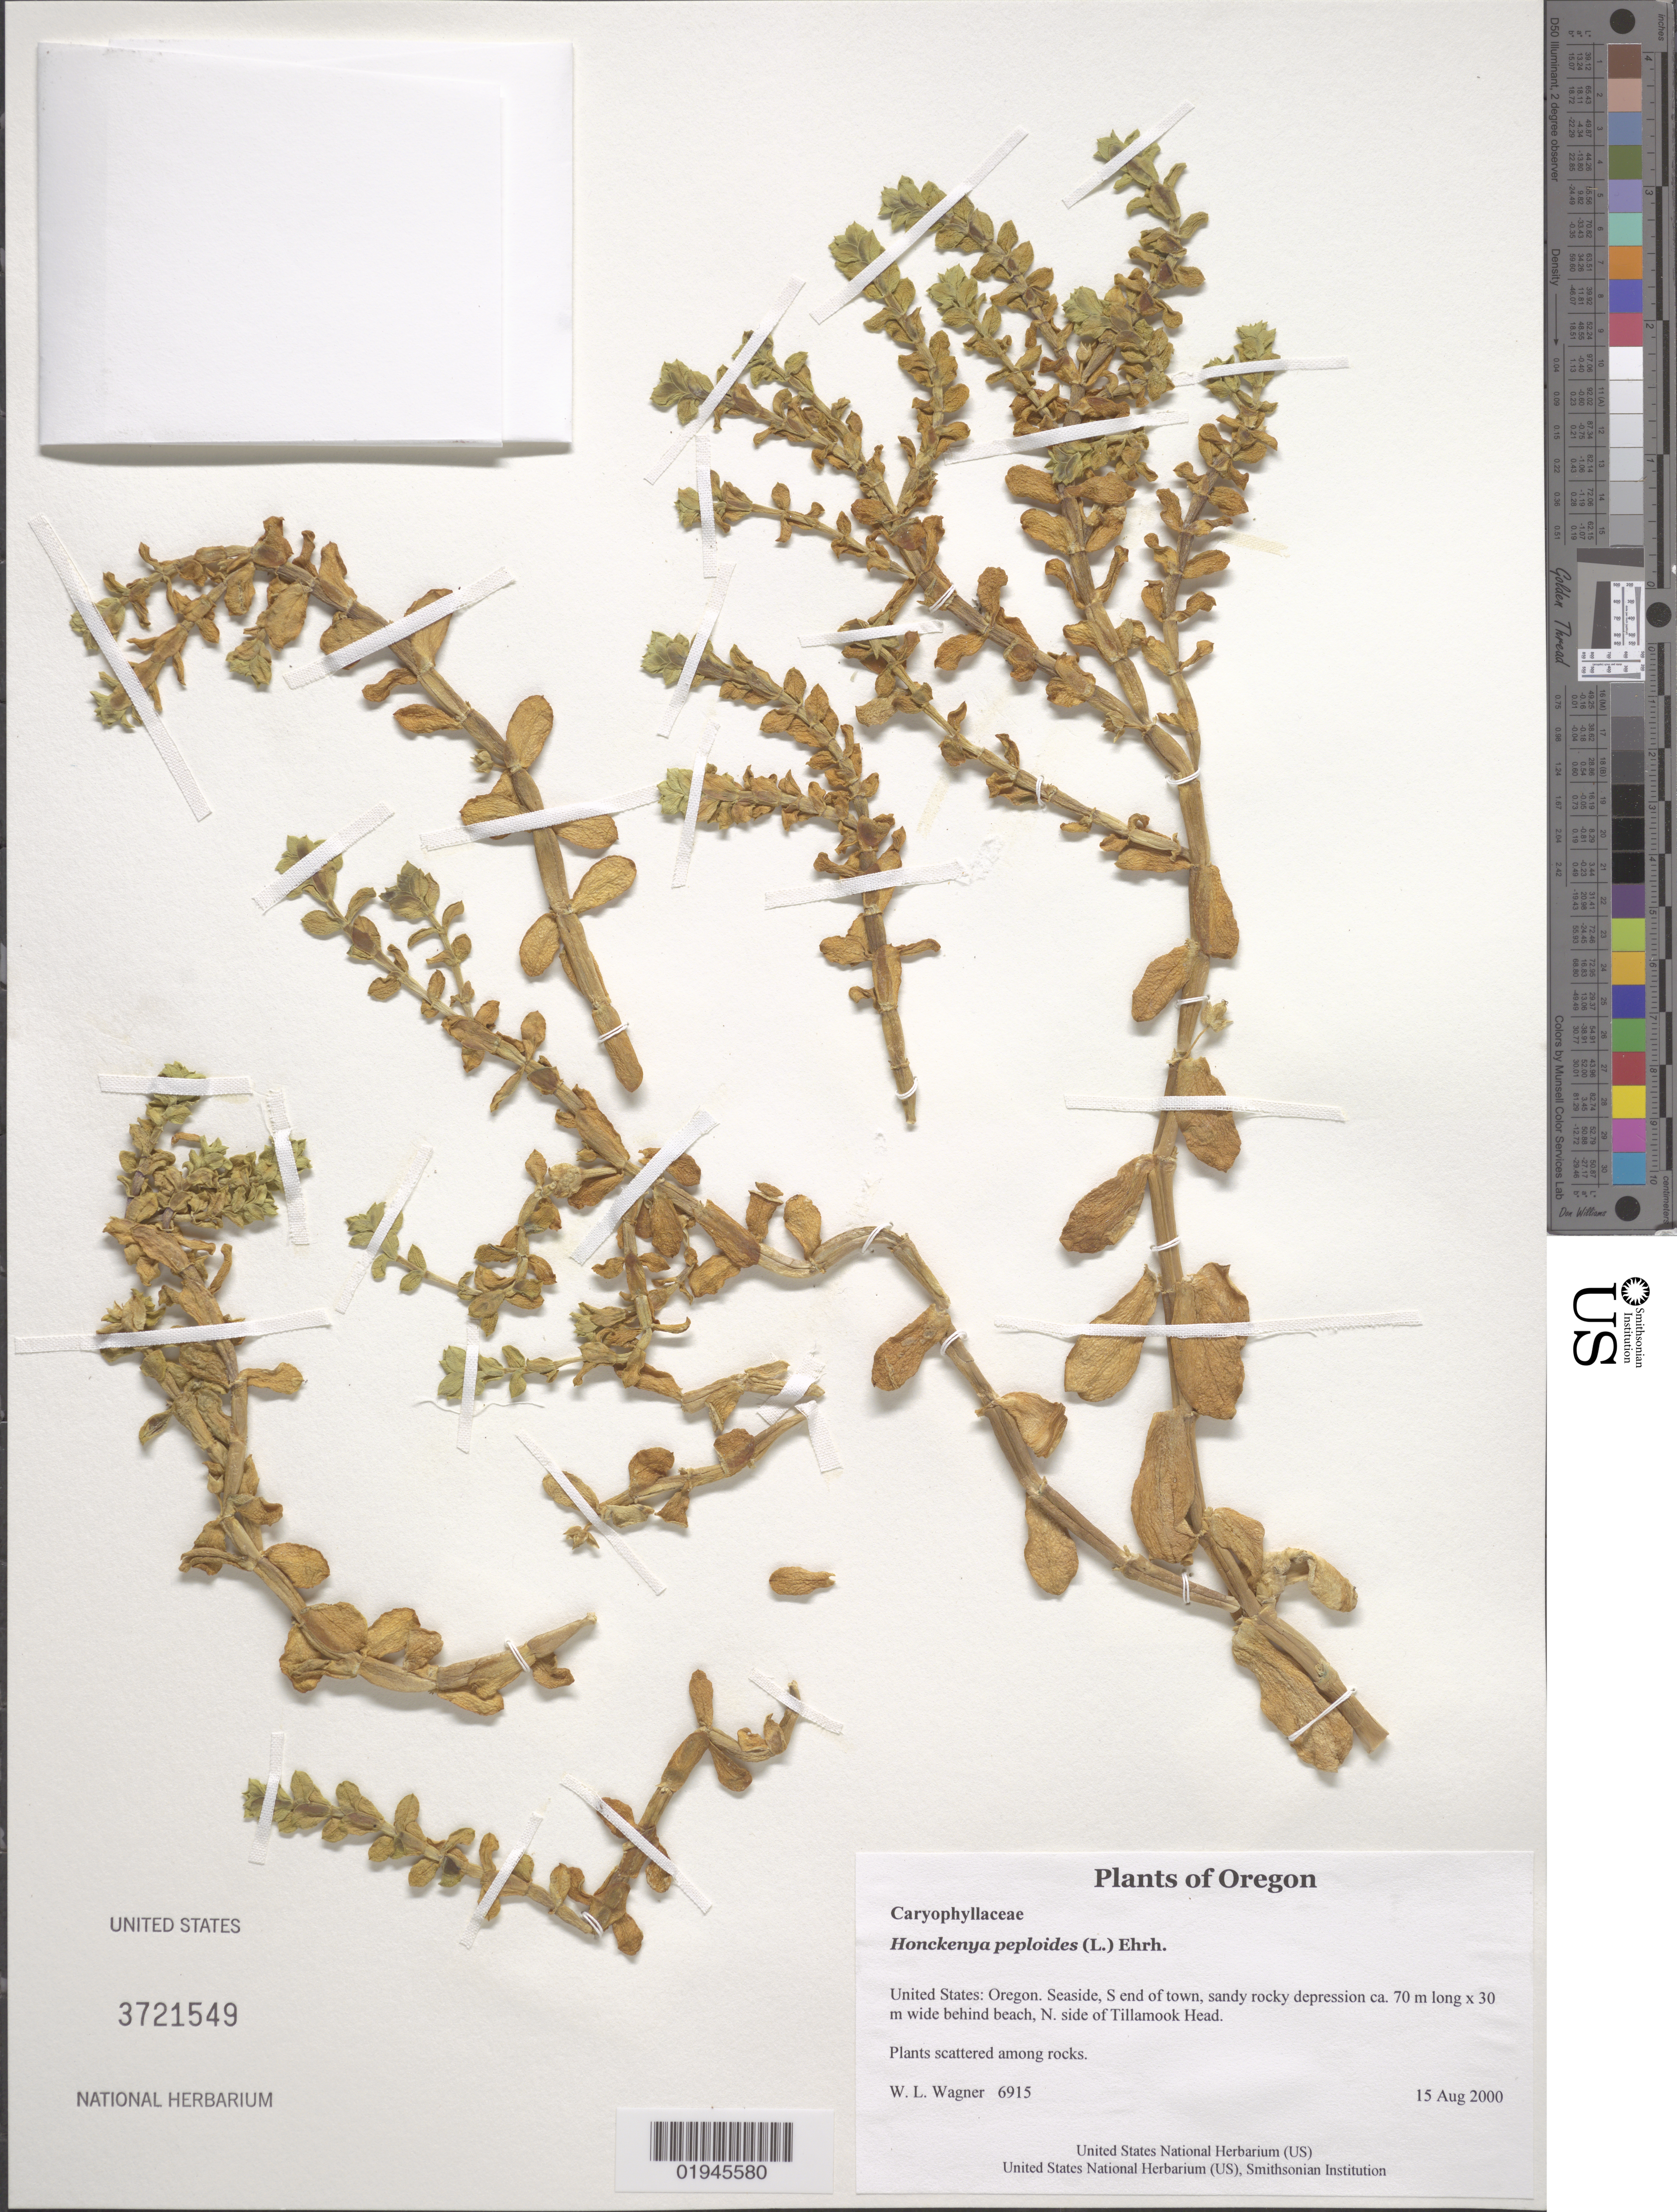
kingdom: Plantae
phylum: Tracheophyta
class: Magnoliopsida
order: Caryophyllales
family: Caryophyllaceae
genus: Honckenya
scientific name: Honckenya peploides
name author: (L.) Ehrh.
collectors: W. L. Wagner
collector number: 6915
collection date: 2000-08-15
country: United States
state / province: Oregon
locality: Seaside, S end of town, sandy rocky depression ca/ 70 m long x 30 m wide behind beach, N. side of Tillamook Head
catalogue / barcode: US 3721549